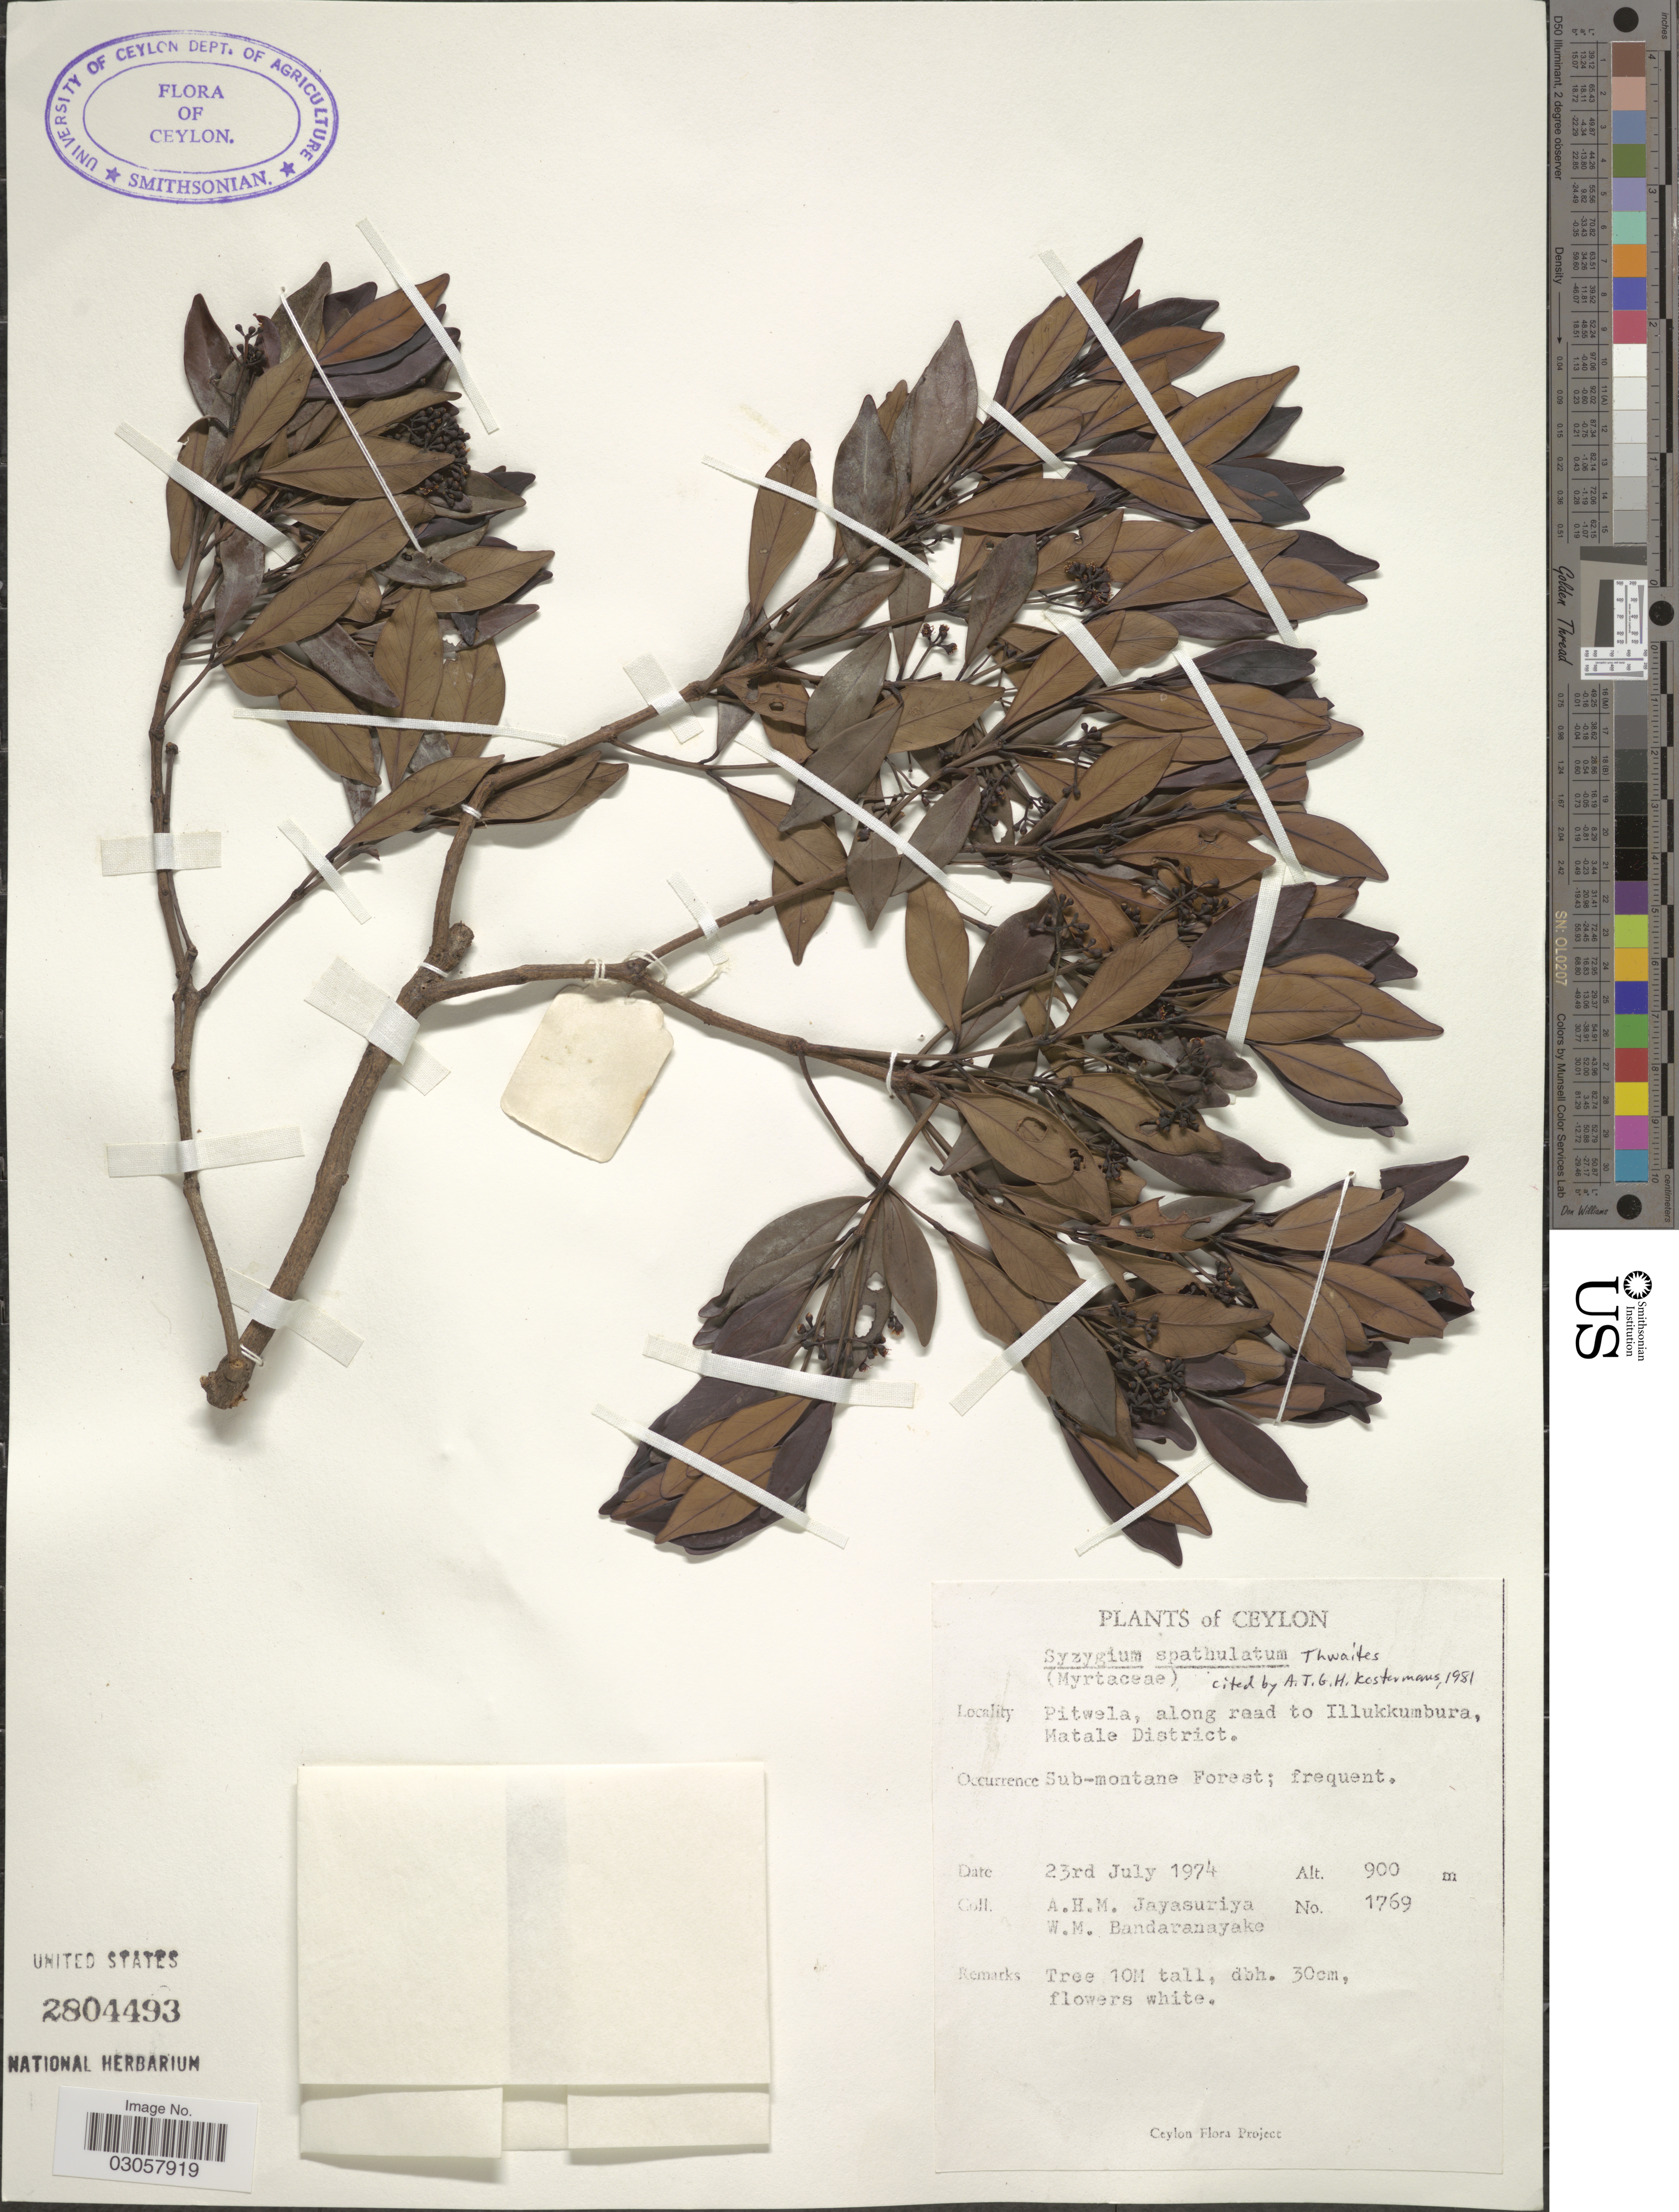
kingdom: Plantae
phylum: Tracheophyta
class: Magnoliopsida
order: Myrtales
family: Myrtaceae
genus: Syzygium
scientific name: Syzygium spathulatum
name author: Thwaites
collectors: A. H. Jayasuriya & W. Bandaranayake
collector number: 1769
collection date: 1974-07-23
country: Sri Lanka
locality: Ceylon. Pitwela, along road to Illukkumbura, Matale District.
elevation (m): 900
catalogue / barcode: US 2804493